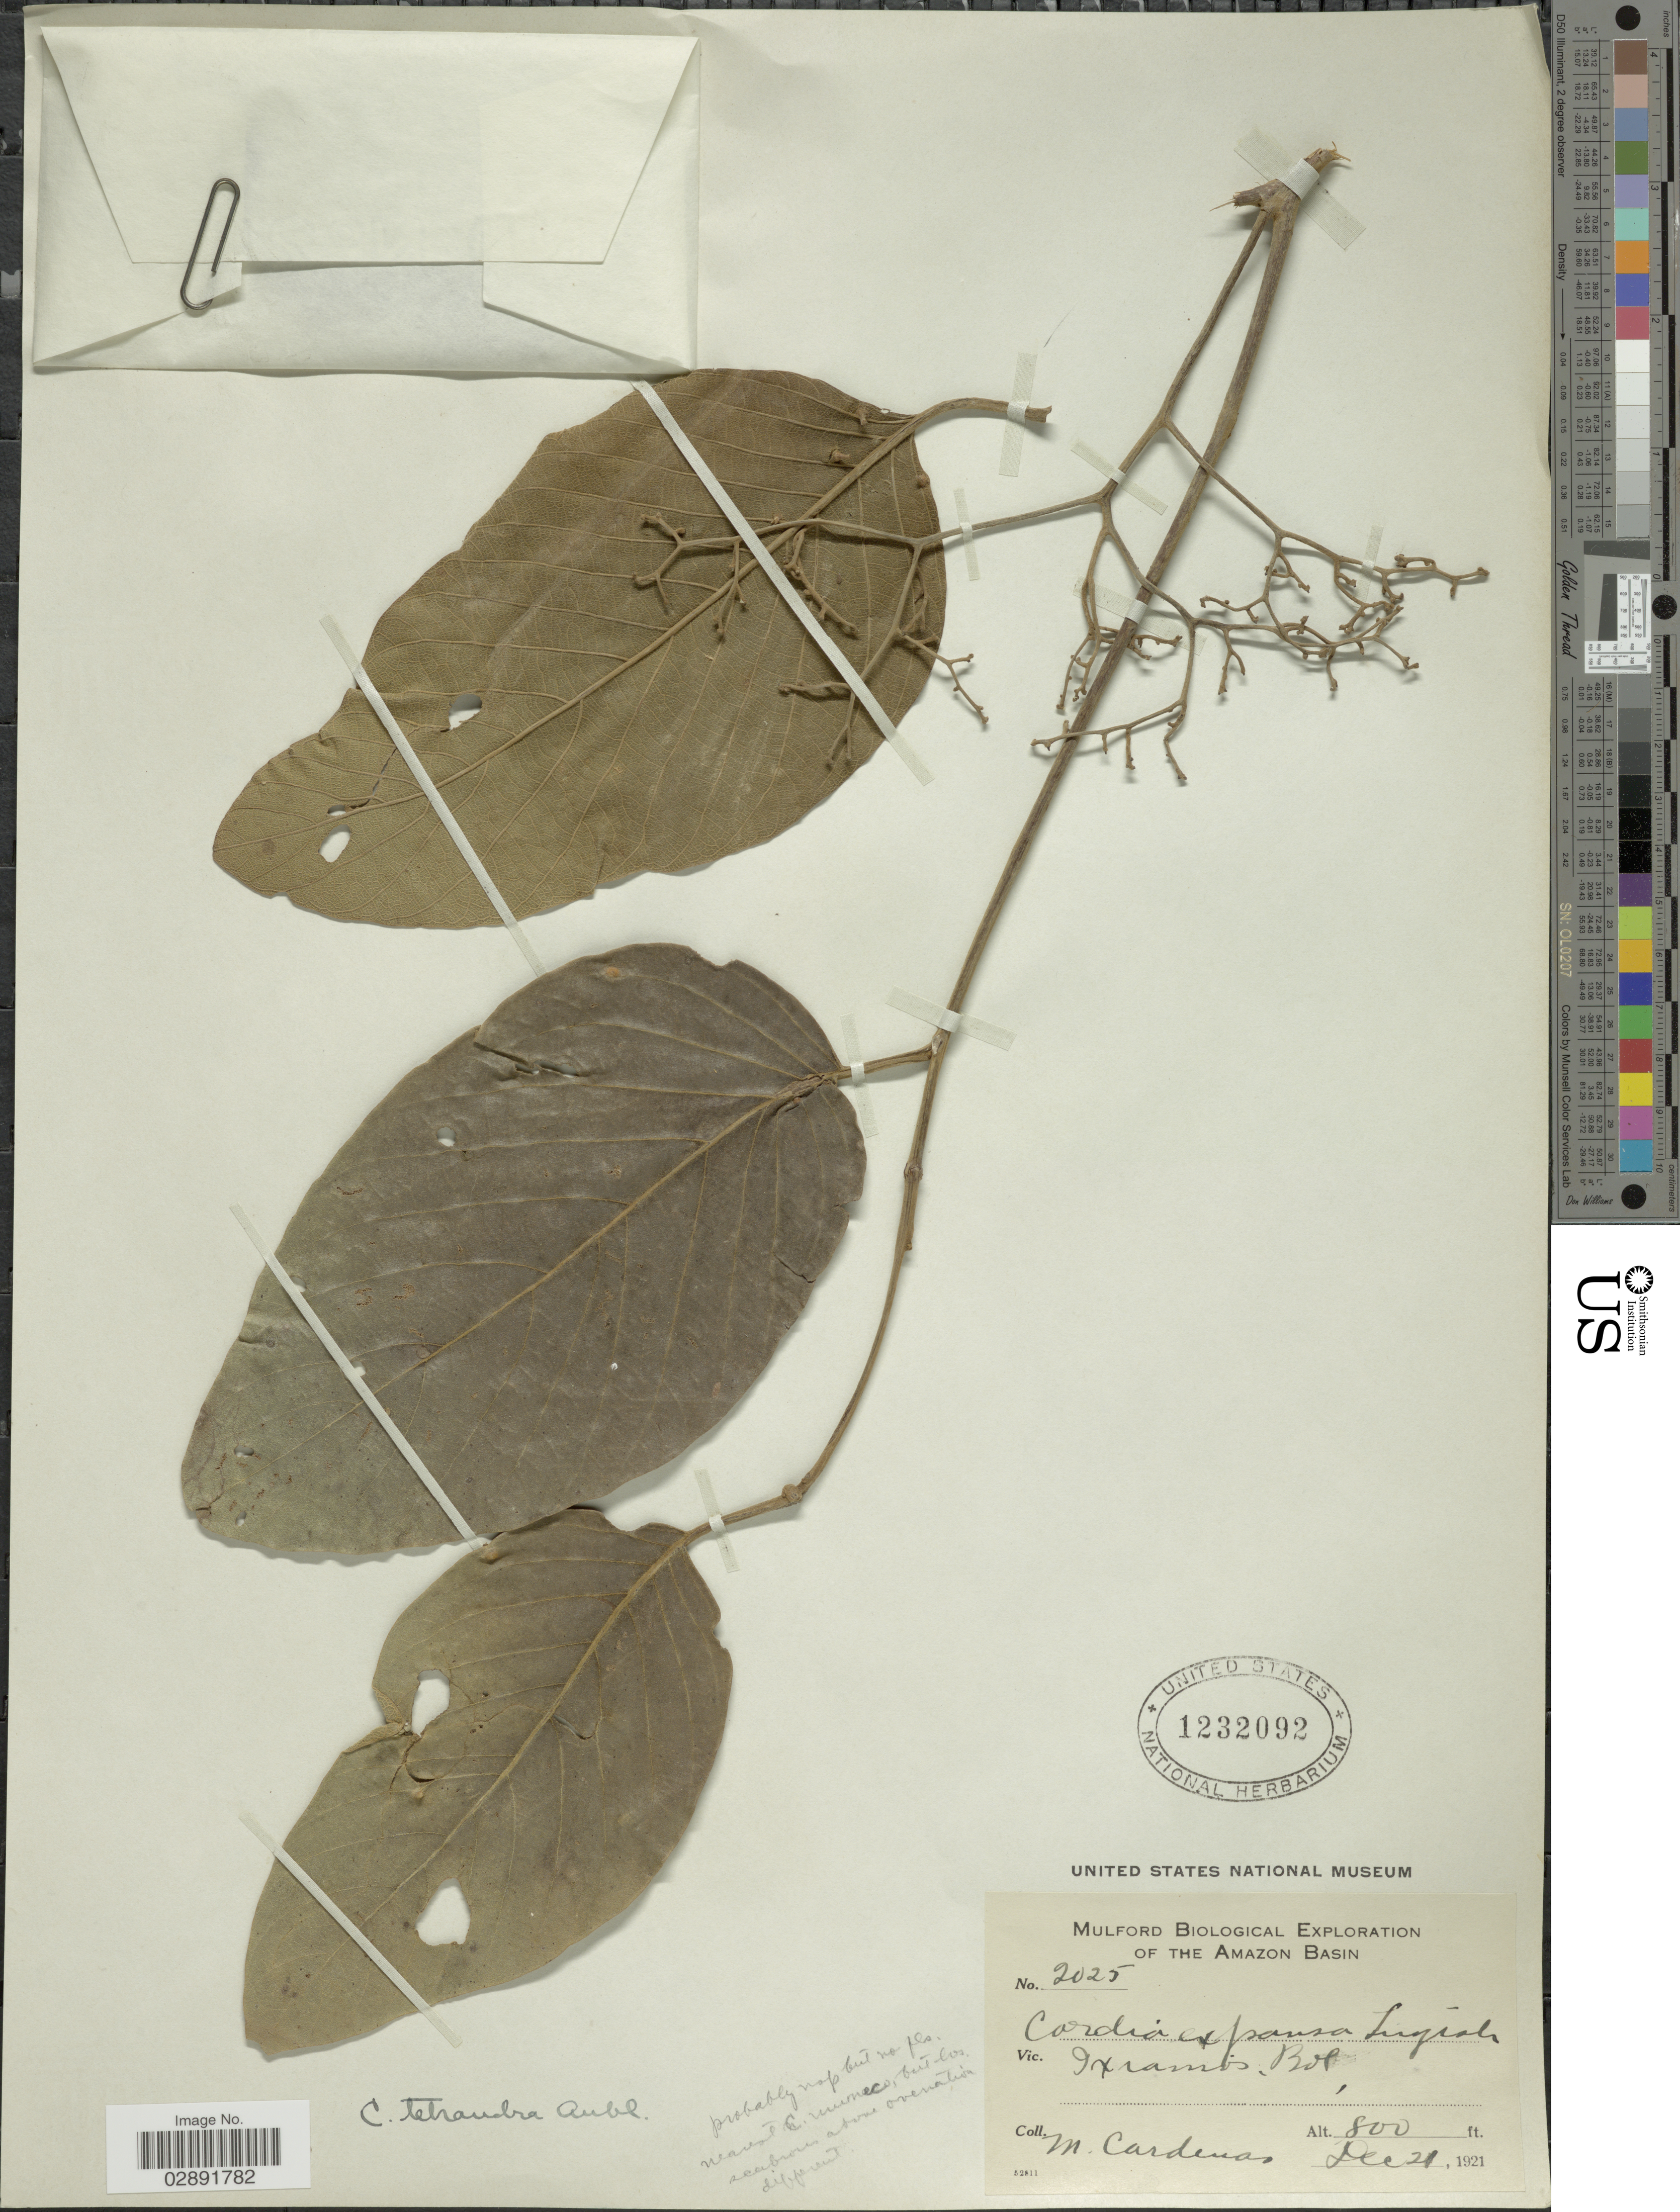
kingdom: Plantae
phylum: Tracheophyta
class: Magnoliopsida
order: Boraginales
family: Cordiaceae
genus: Cordia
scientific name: Cordia tetrandra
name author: Aubl.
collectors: M. Cárdenas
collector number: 2025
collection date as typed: Dec. 21, 1921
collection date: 1921-12-21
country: Bolivia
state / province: La Paz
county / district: Iturralde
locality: Ixiamas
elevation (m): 244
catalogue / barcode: US 1232092